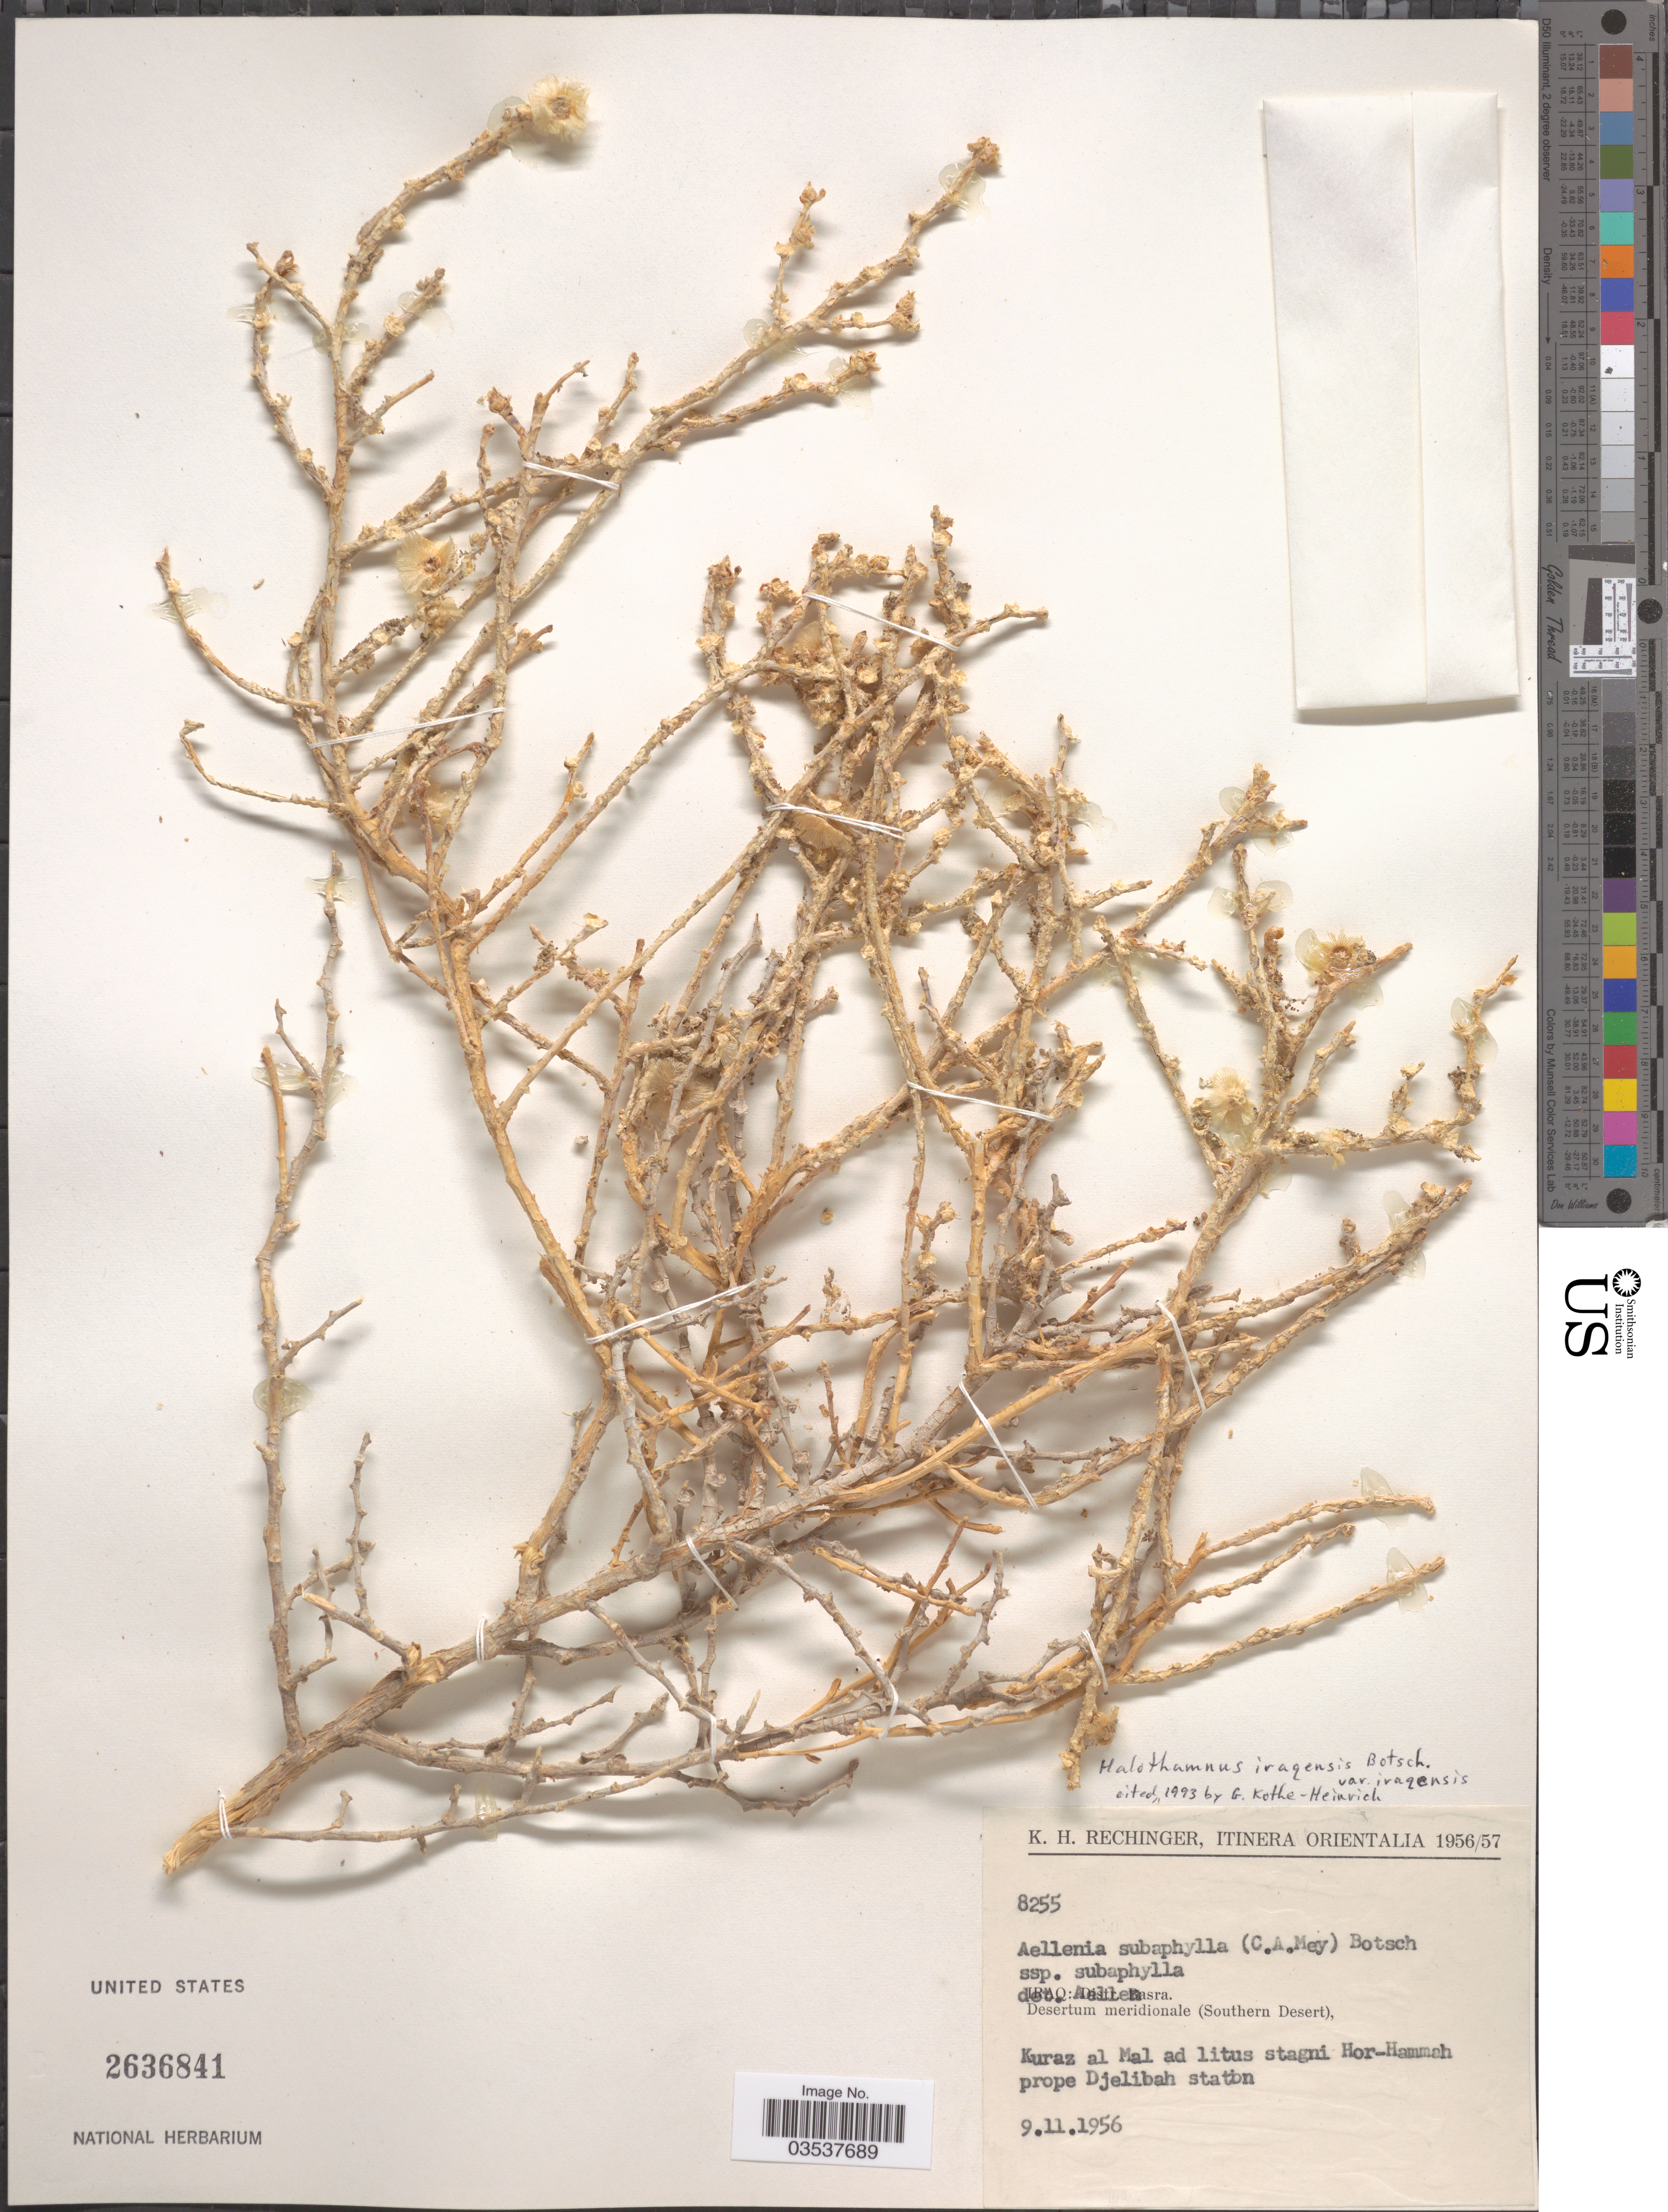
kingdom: Plantae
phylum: Tracheophyta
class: Magnoliopsida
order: Caryophyllales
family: Amaranthaceae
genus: Halothamnus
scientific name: Halothamnus iraqensis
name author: Botsch.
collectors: K. H. Rechinger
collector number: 8255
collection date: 1956-11-09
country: Iraq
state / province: Al Basrah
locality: Itinera Orientalia. Distr. Basra. Desertum meridionale (Southern Desert), Kuraz al Mal ad litus stagni Hor-Hammah prope Djelibah station.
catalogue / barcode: US 2636841